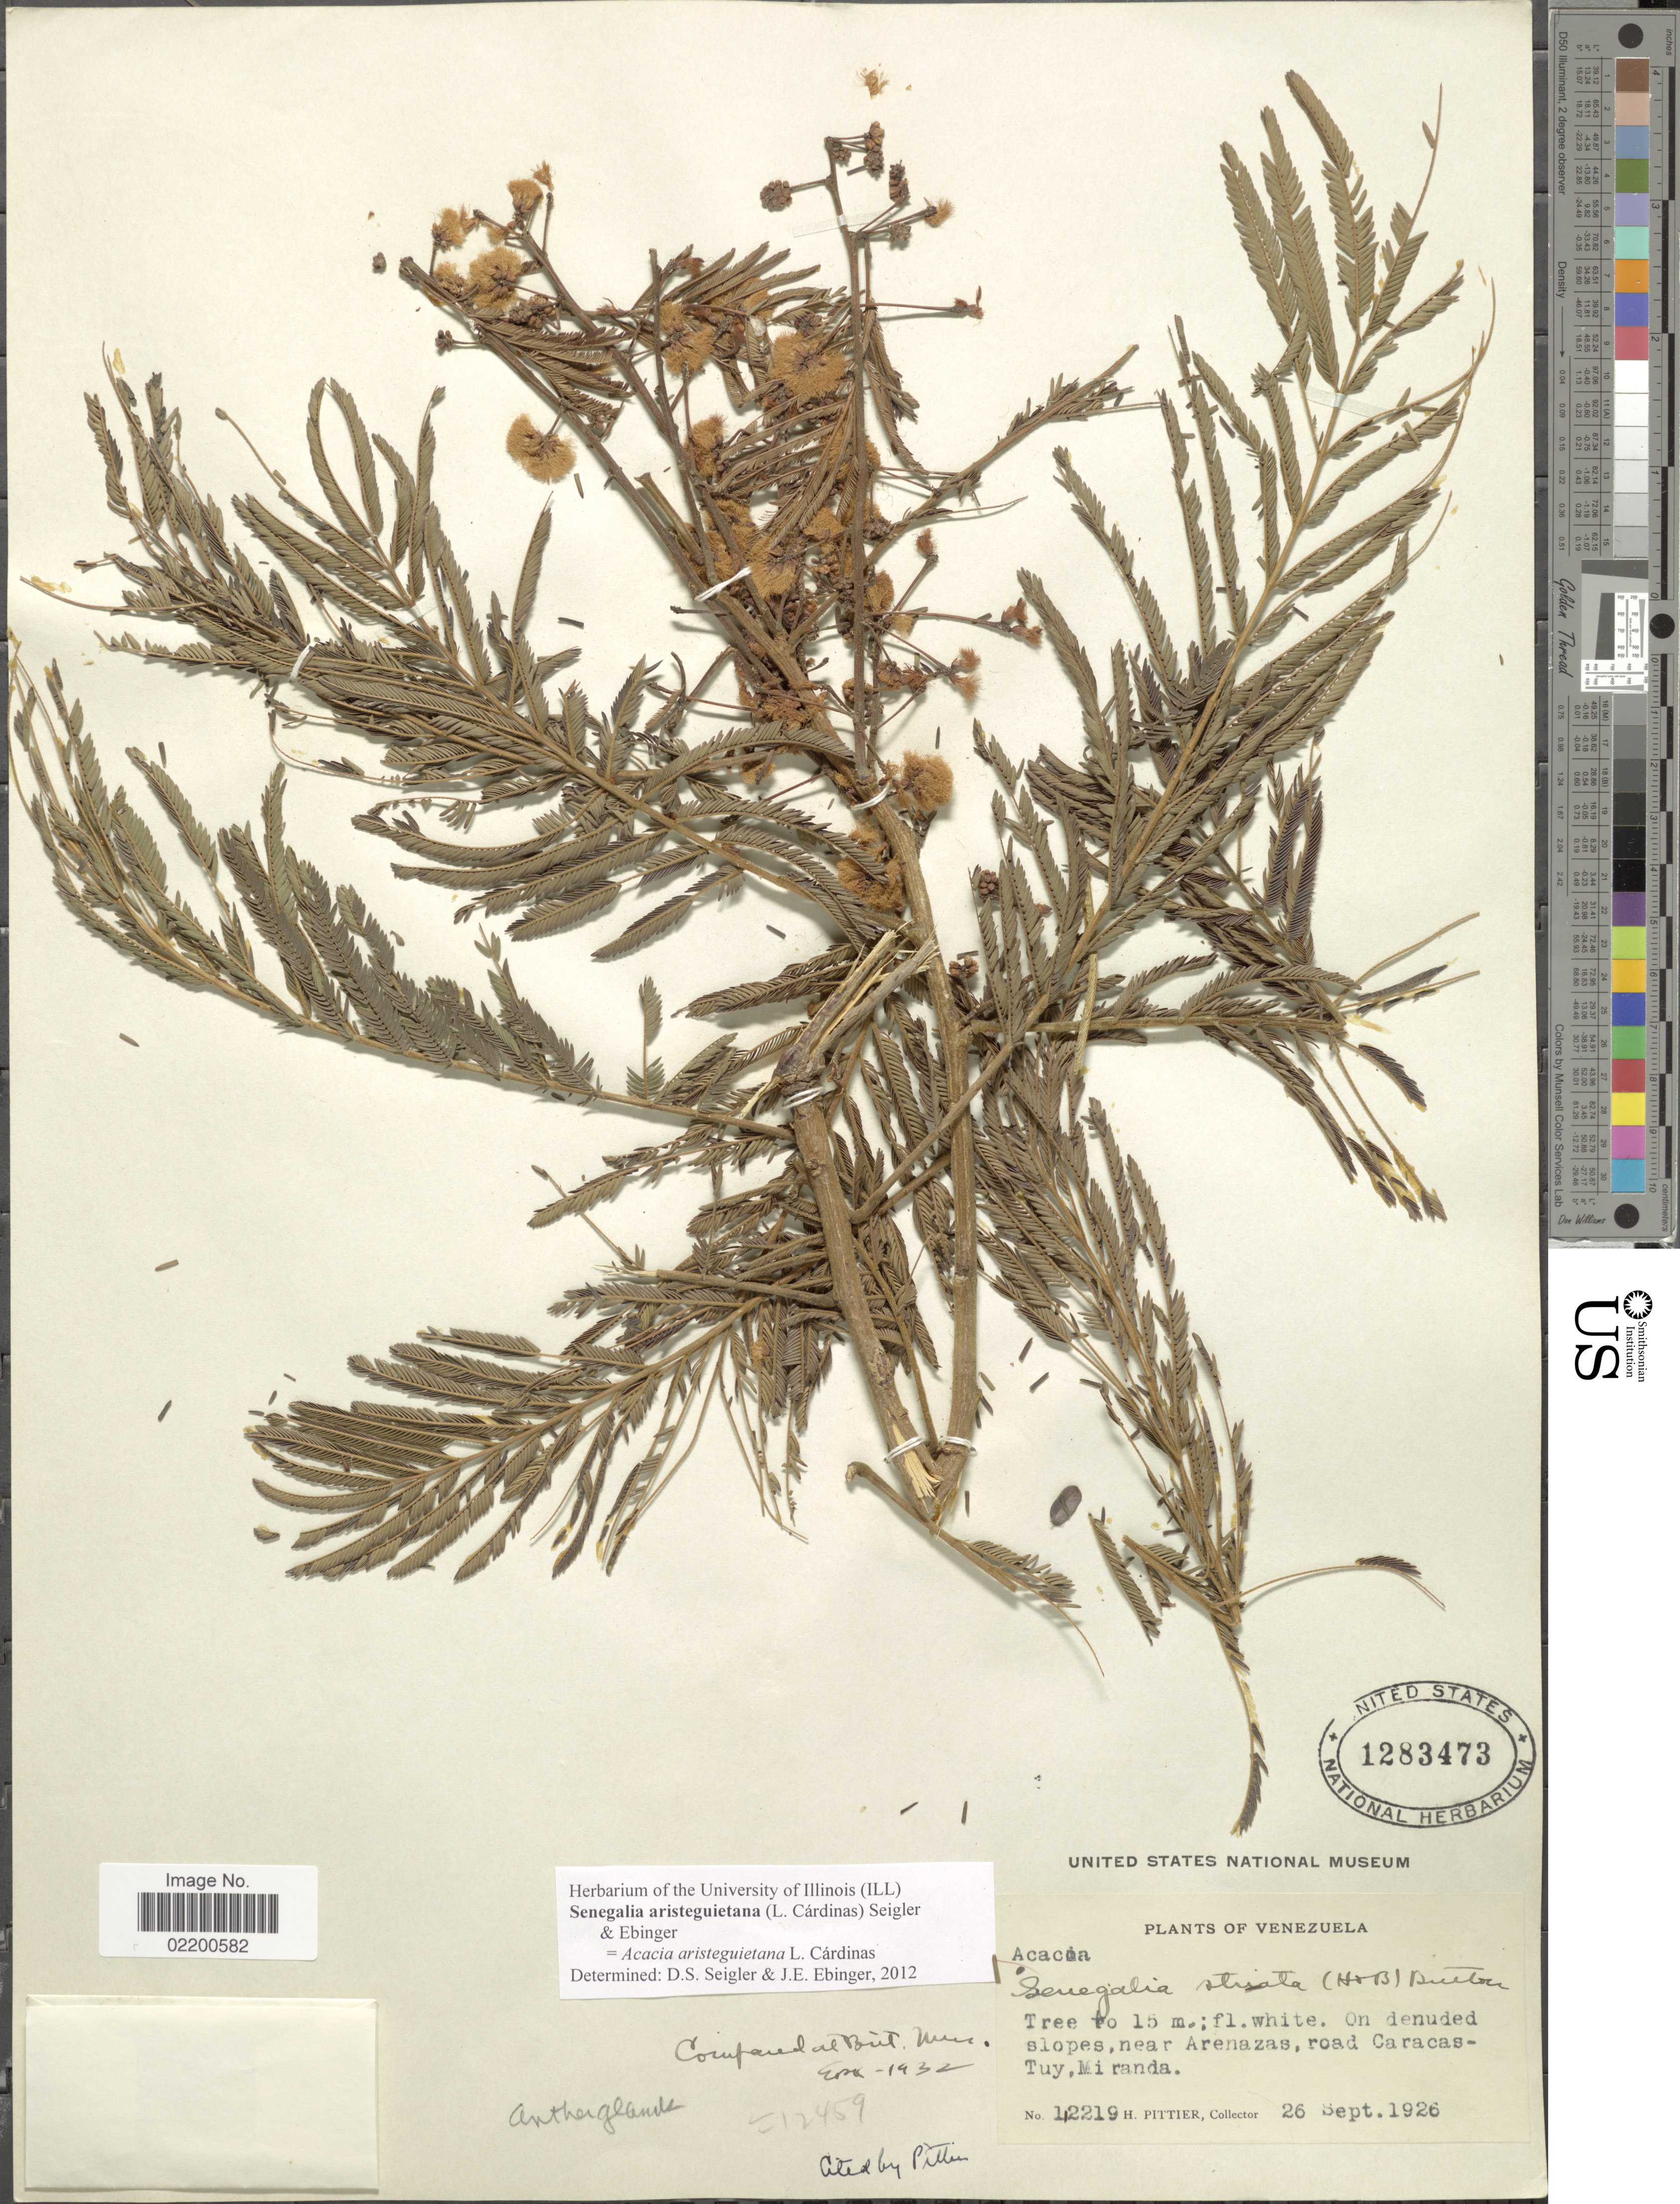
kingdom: Plantae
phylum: Tracheophyta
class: Magnoliopsida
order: Fabales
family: Fabaceae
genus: Senegalia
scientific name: Senegalia aristeguietana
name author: (L. Cárdenas) Seigler & Ebinger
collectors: H. F. Pittier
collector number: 12219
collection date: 1926-09-26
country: Venezuela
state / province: Miranda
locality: On denuded slopes, near Arenazas, road Caracas-Tuy, Miranda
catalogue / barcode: US 1283473